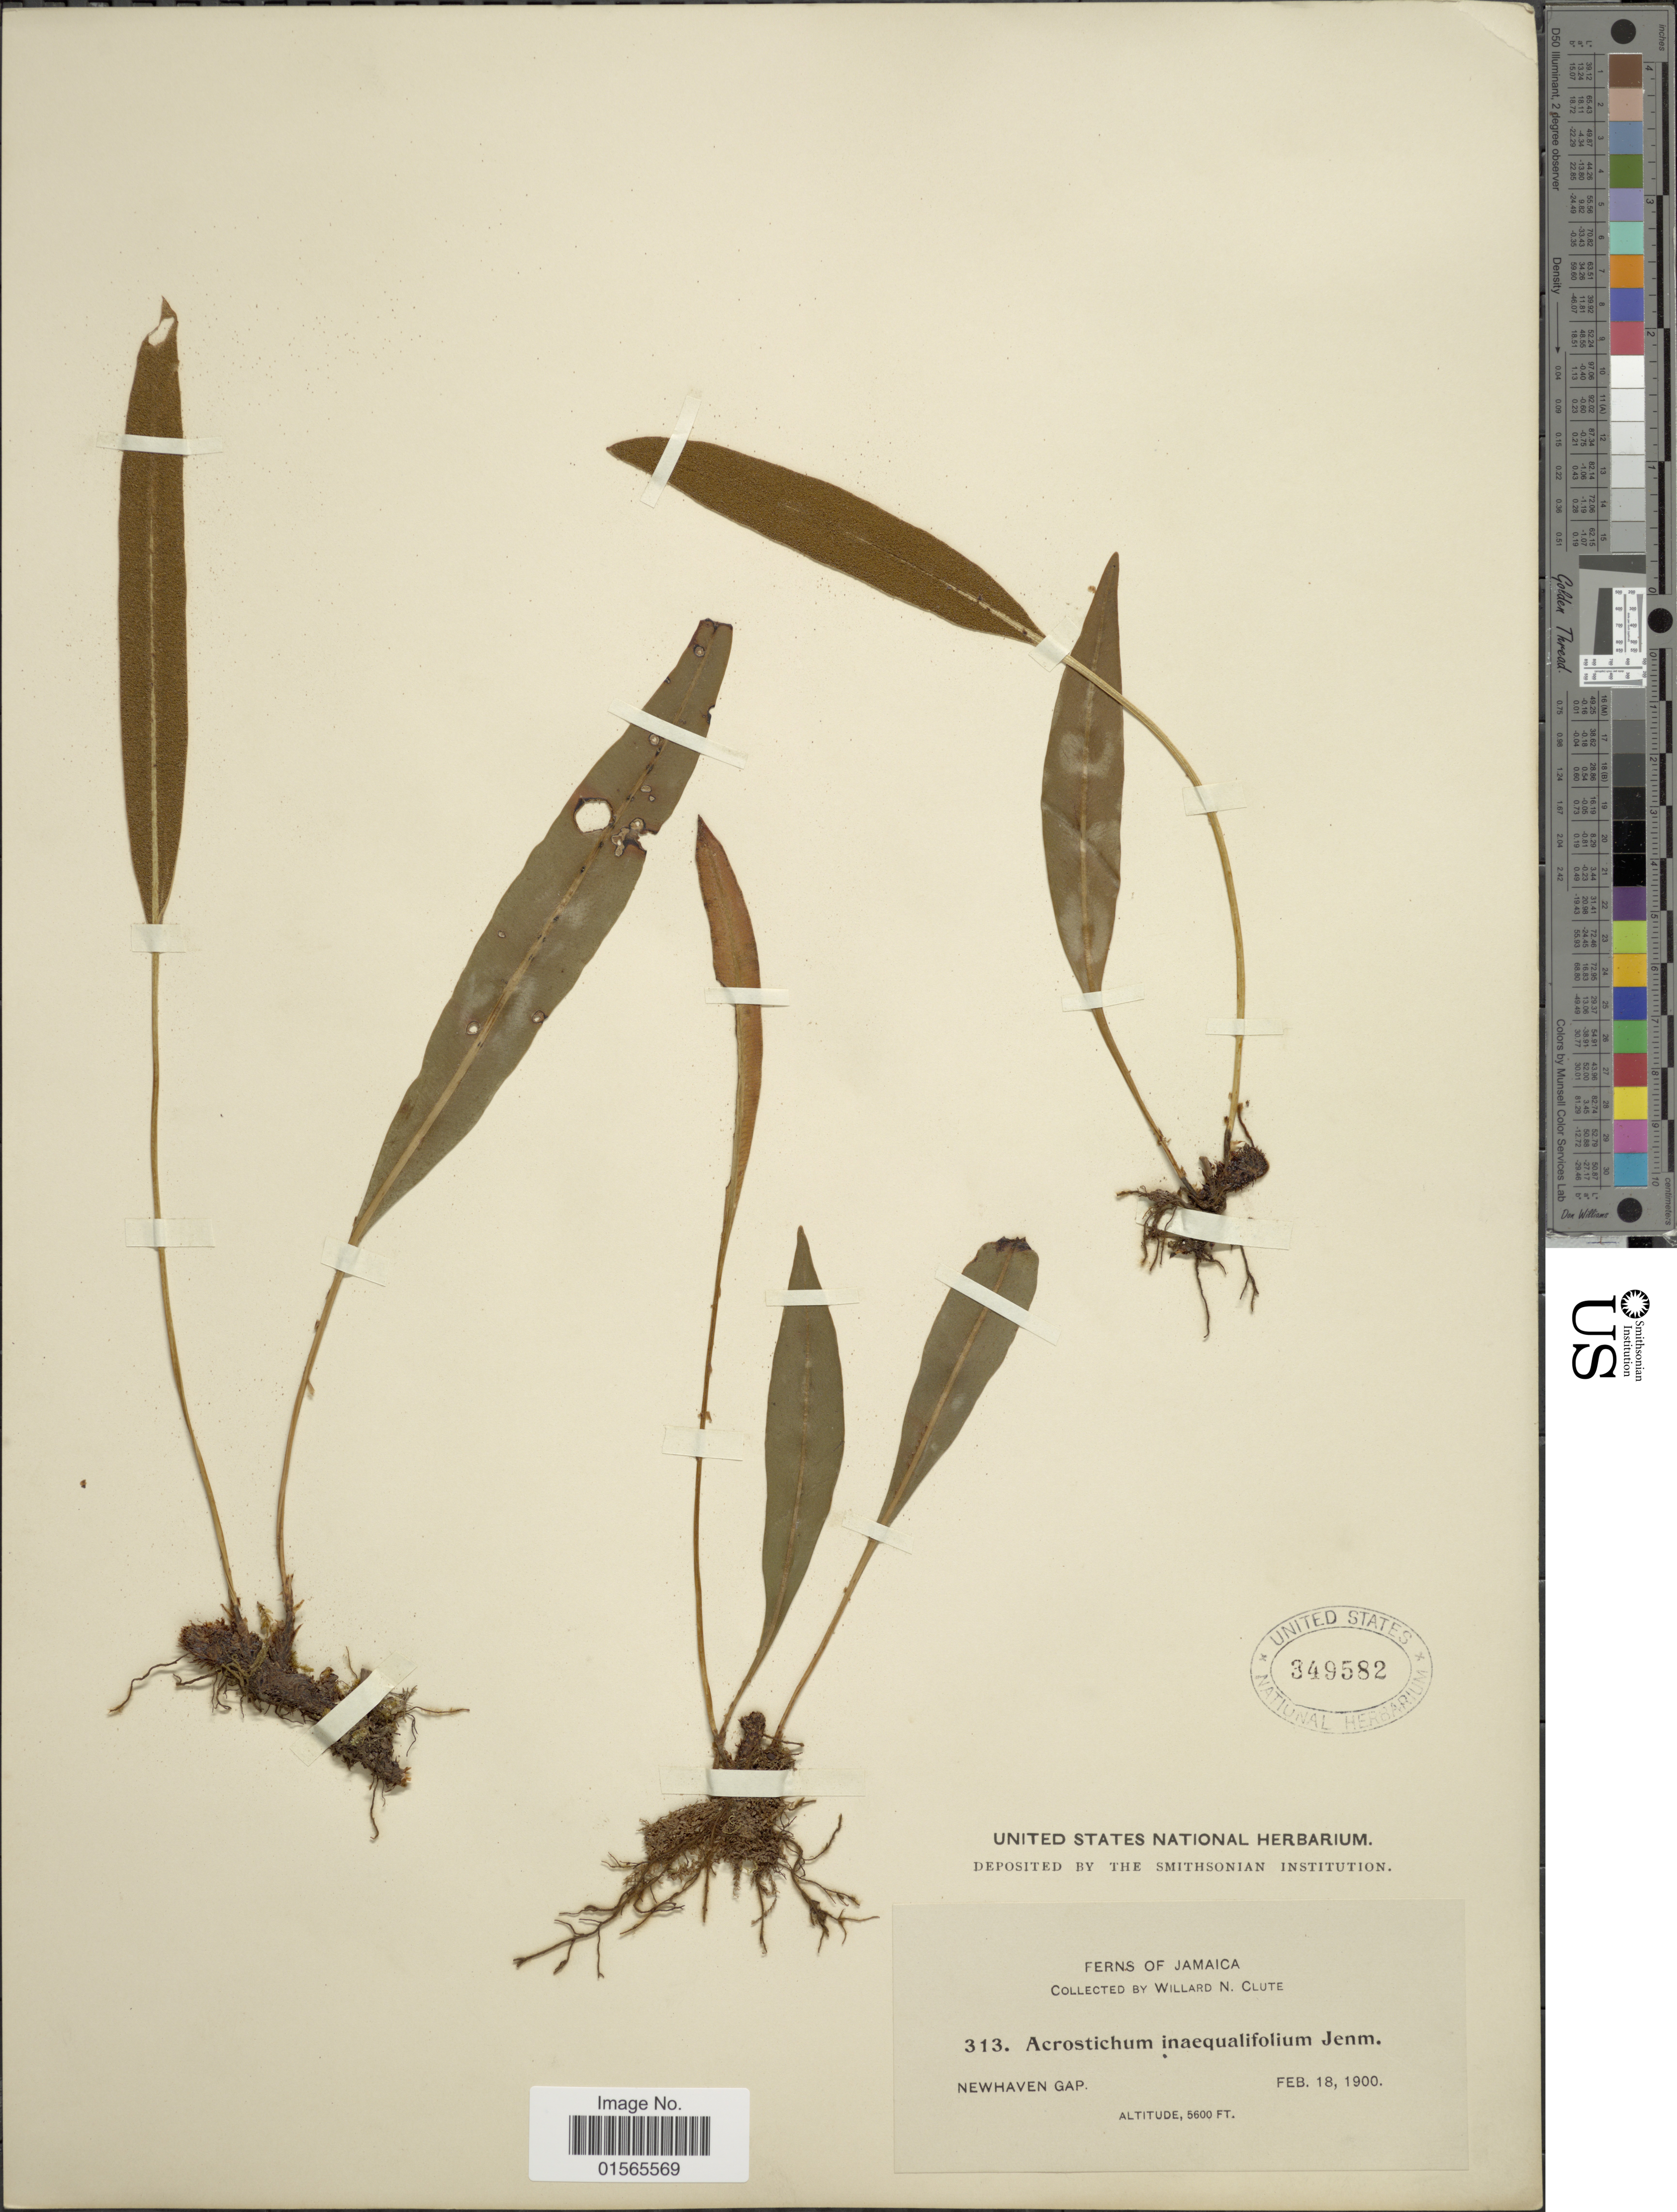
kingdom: Plantae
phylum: Tracheophyta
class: Polypodiopsida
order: Polypodiales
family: Dryopteridaceae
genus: Elaphoglossum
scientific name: Elaphoglossum inaequalifolium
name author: (Jenman) C. Chr.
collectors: W. N. Clute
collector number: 313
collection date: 1900-02-18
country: Jamaica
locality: Newhaven Gap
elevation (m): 1707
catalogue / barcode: US 349582